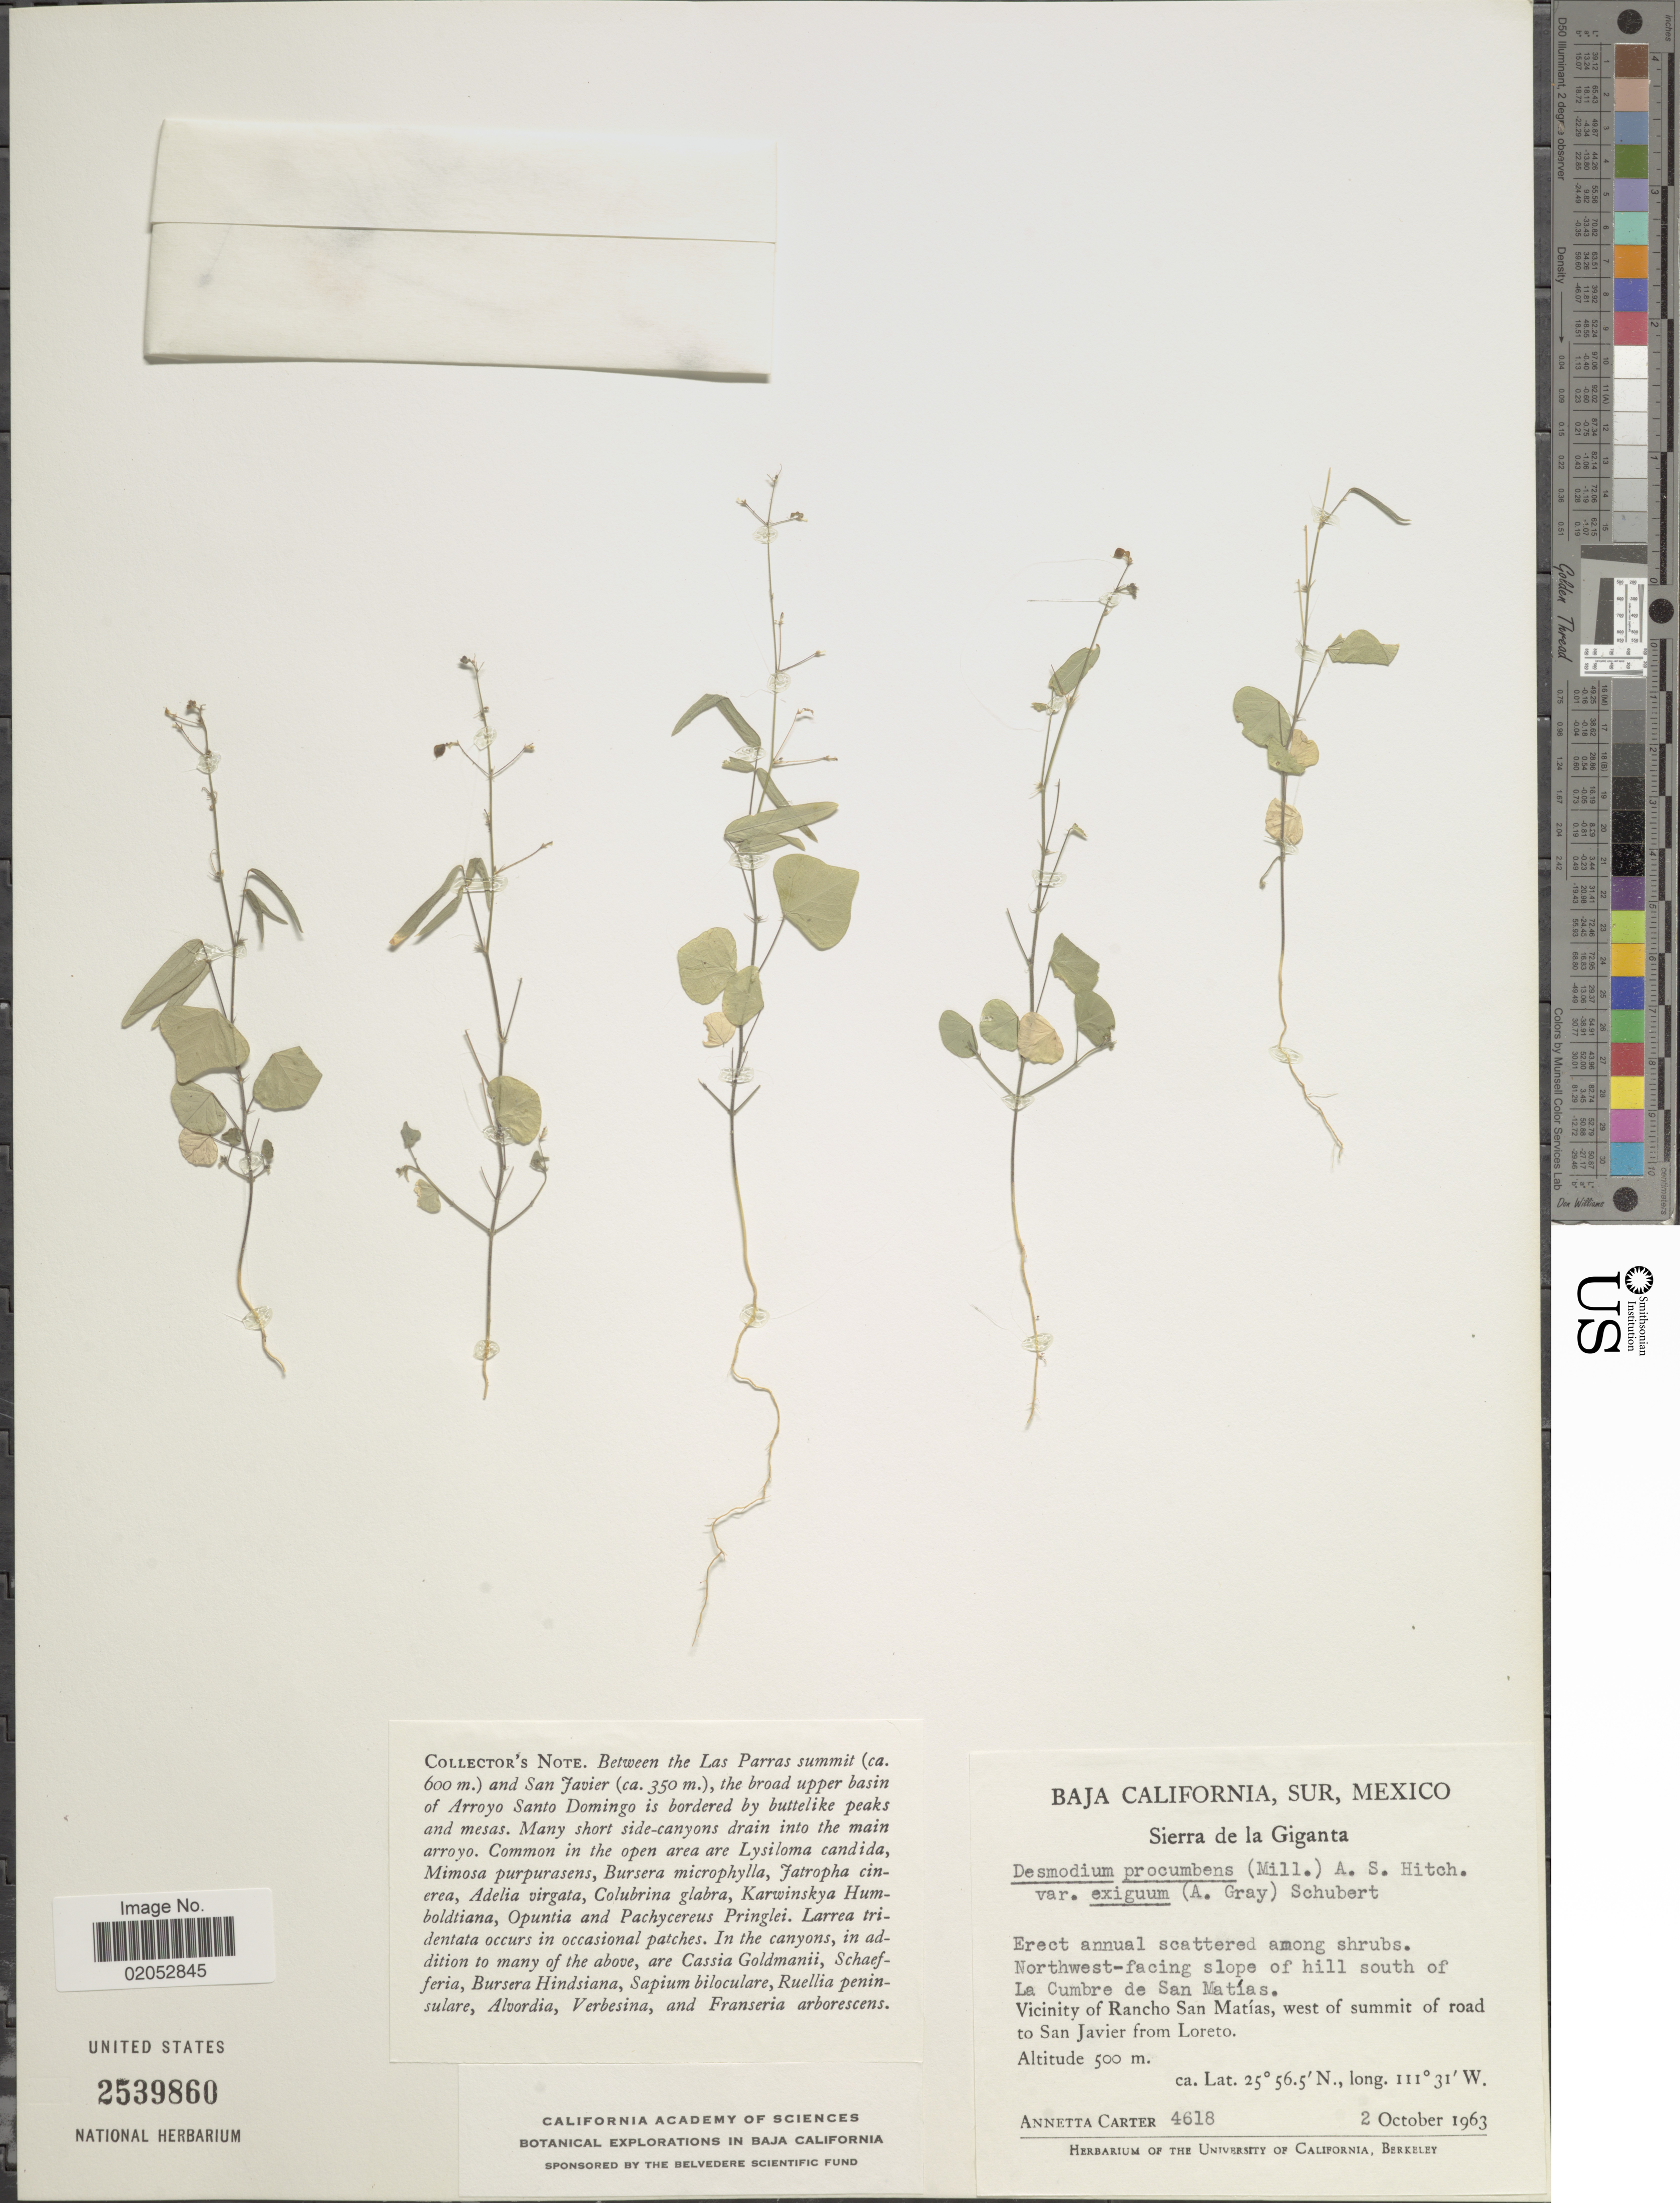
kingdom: Plantae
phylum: Tracheophyta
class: Magnoliopsida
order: Fabales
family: Fabaceae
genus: Desmodium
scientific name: Desmodium procumbens var. exiguum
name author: (A. Gray) B.G. Schub.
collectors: A. Carter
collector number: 4618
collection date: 1963-10-02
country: Mexico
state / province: Baja California Sur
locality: Sierra de La Giganta. Vicinity of Rancho San matias, west of summit of road to San Javier from Loreto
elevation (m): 500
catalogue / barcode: US 2539860